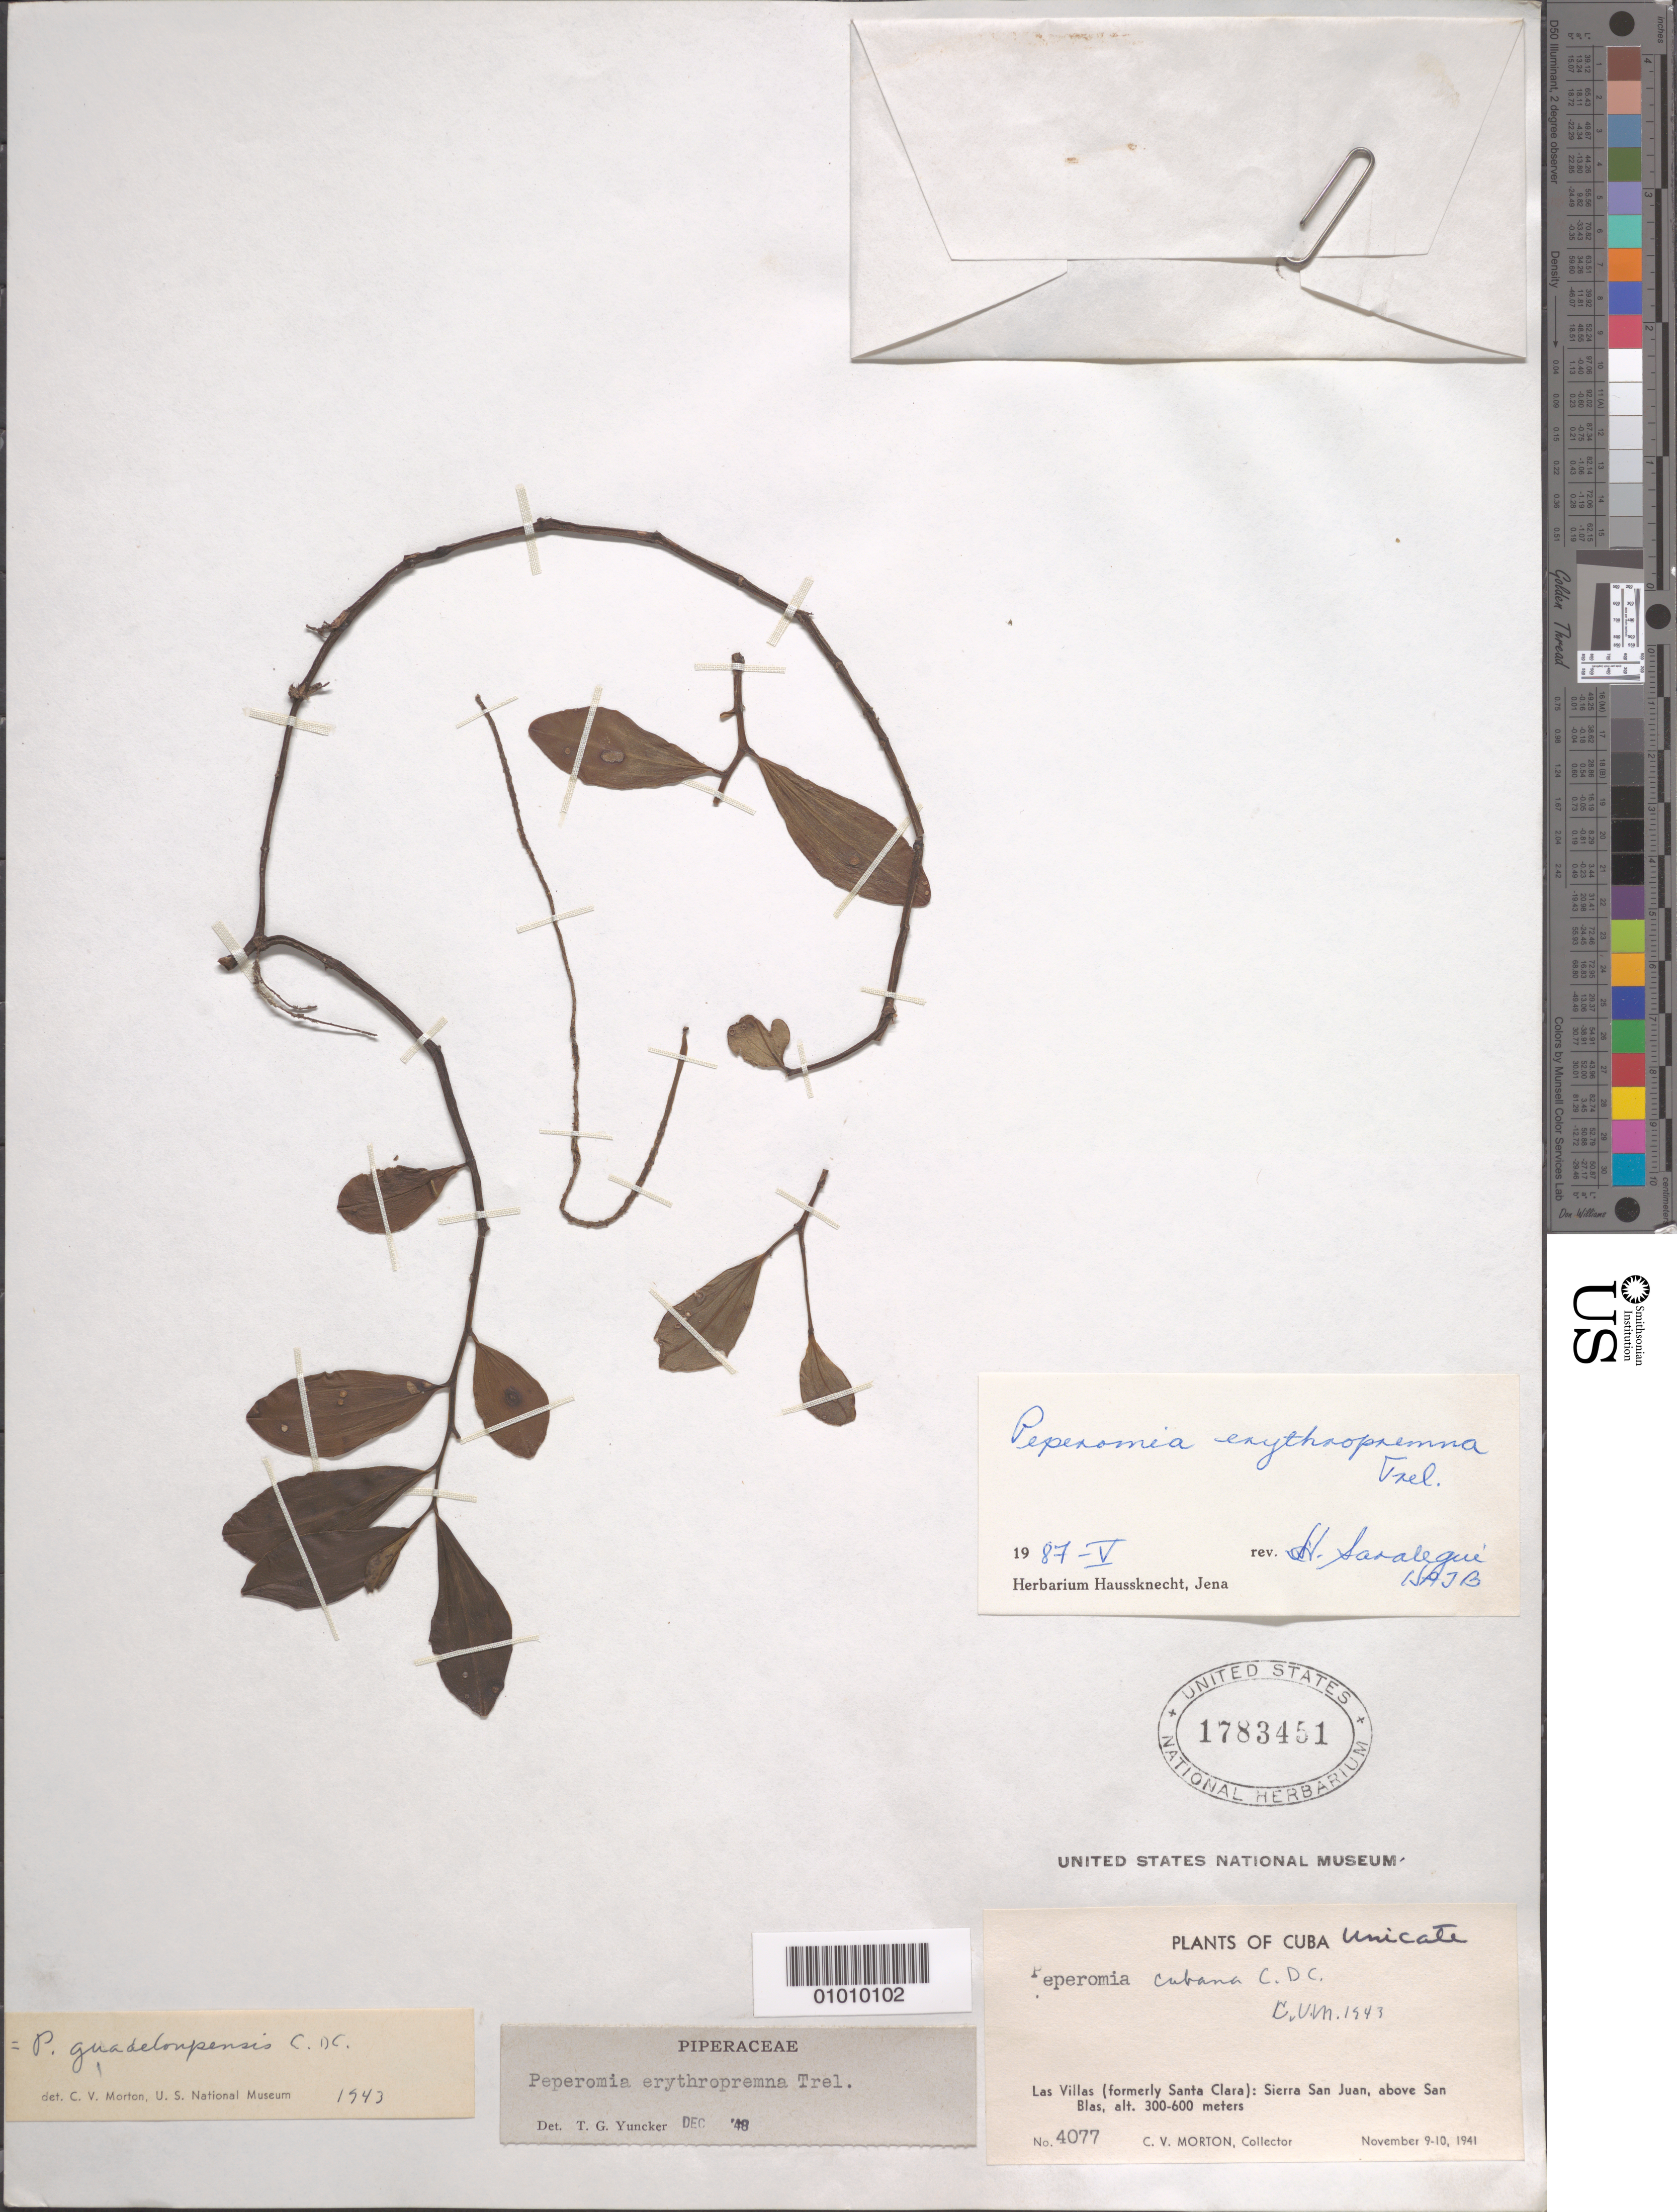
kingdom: Plantae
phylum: Tracheophyta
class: Magnoliopsida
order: Piperales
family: Piperaceae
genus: Peperomia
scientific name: Peperomia erythropremna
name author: Trel.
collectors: C. V. Morton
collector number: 4077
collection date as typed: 09 Nov 1941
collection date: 1941-11-09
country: Cuba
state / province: Las Villas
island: Cuba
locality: Las Villas (formerly Santa Clara): Sierra San Juan, above San Blas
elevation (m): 300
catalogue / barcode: US 1783451